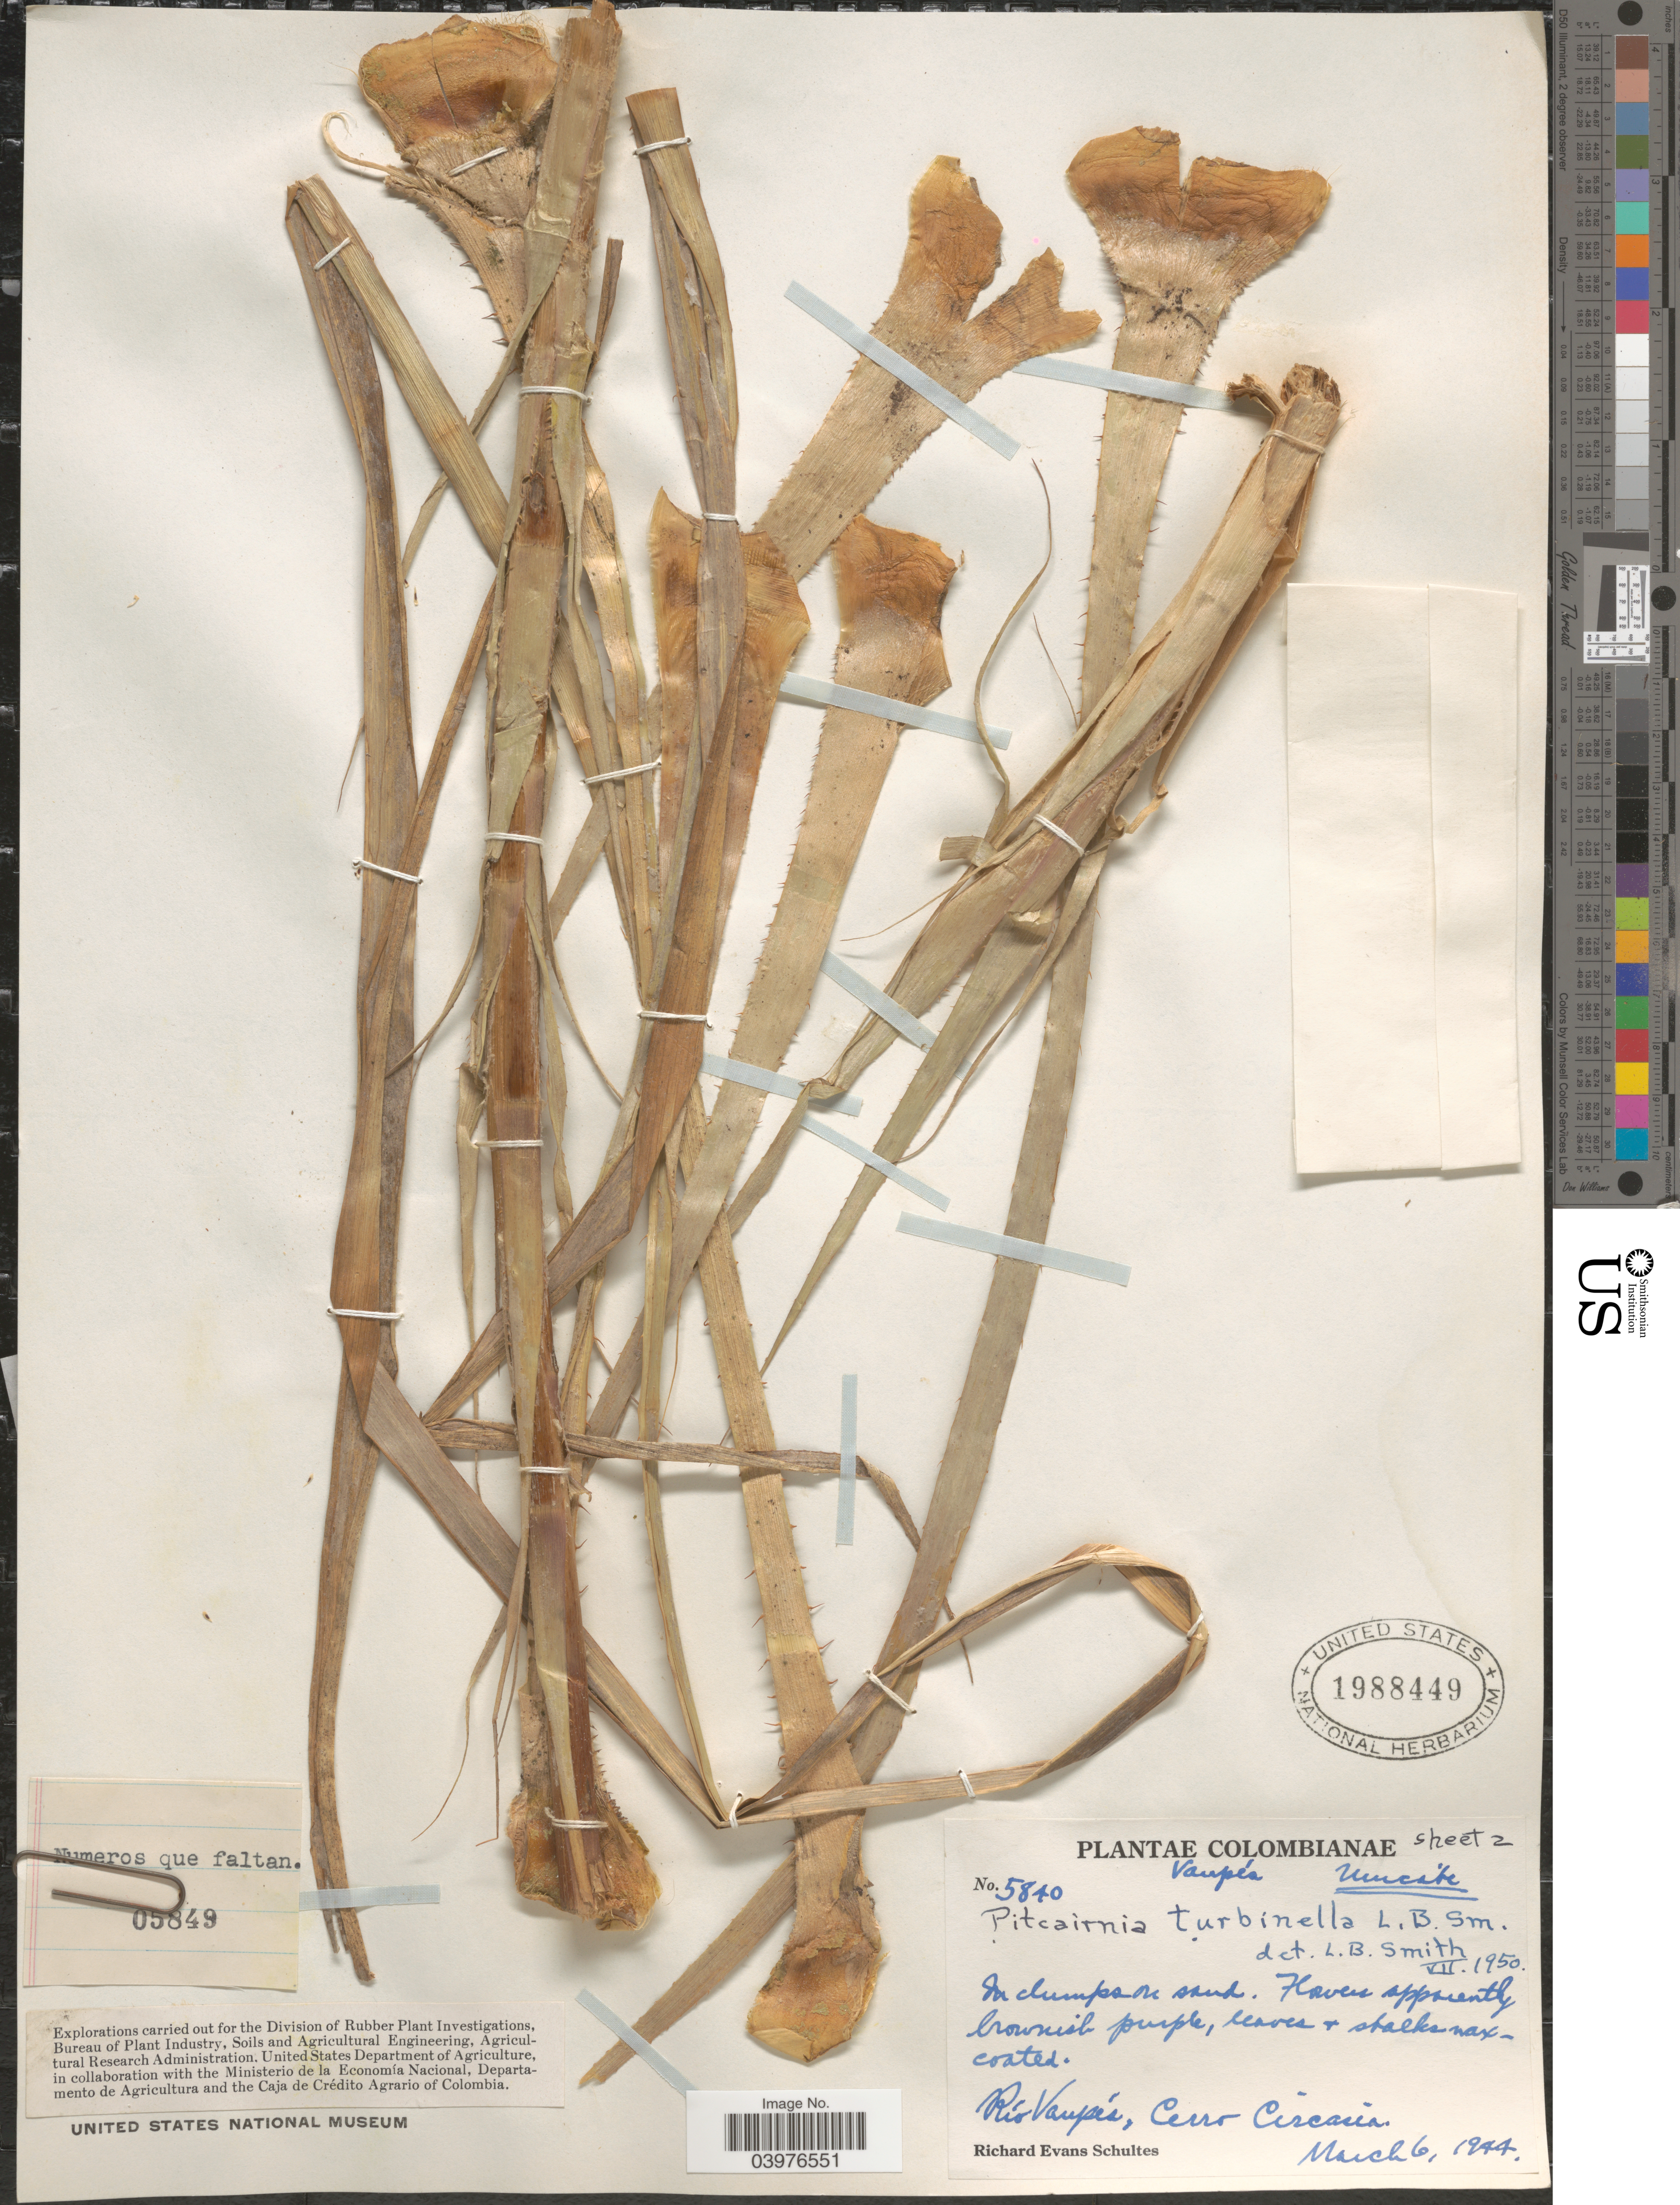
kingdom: Plantae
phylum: Tracheophyta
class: Liliopsida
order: Poales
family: Bromeliaceae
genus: Pitcairnia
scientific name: Pitcairnia turbinella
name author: L.B. Sm.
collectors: R. E. Schultes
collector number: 5840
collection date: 1944-03-06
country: Colombia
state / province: Vaupés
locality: Río Vaupés, Cerro Circasia.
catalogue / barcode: US 1988449